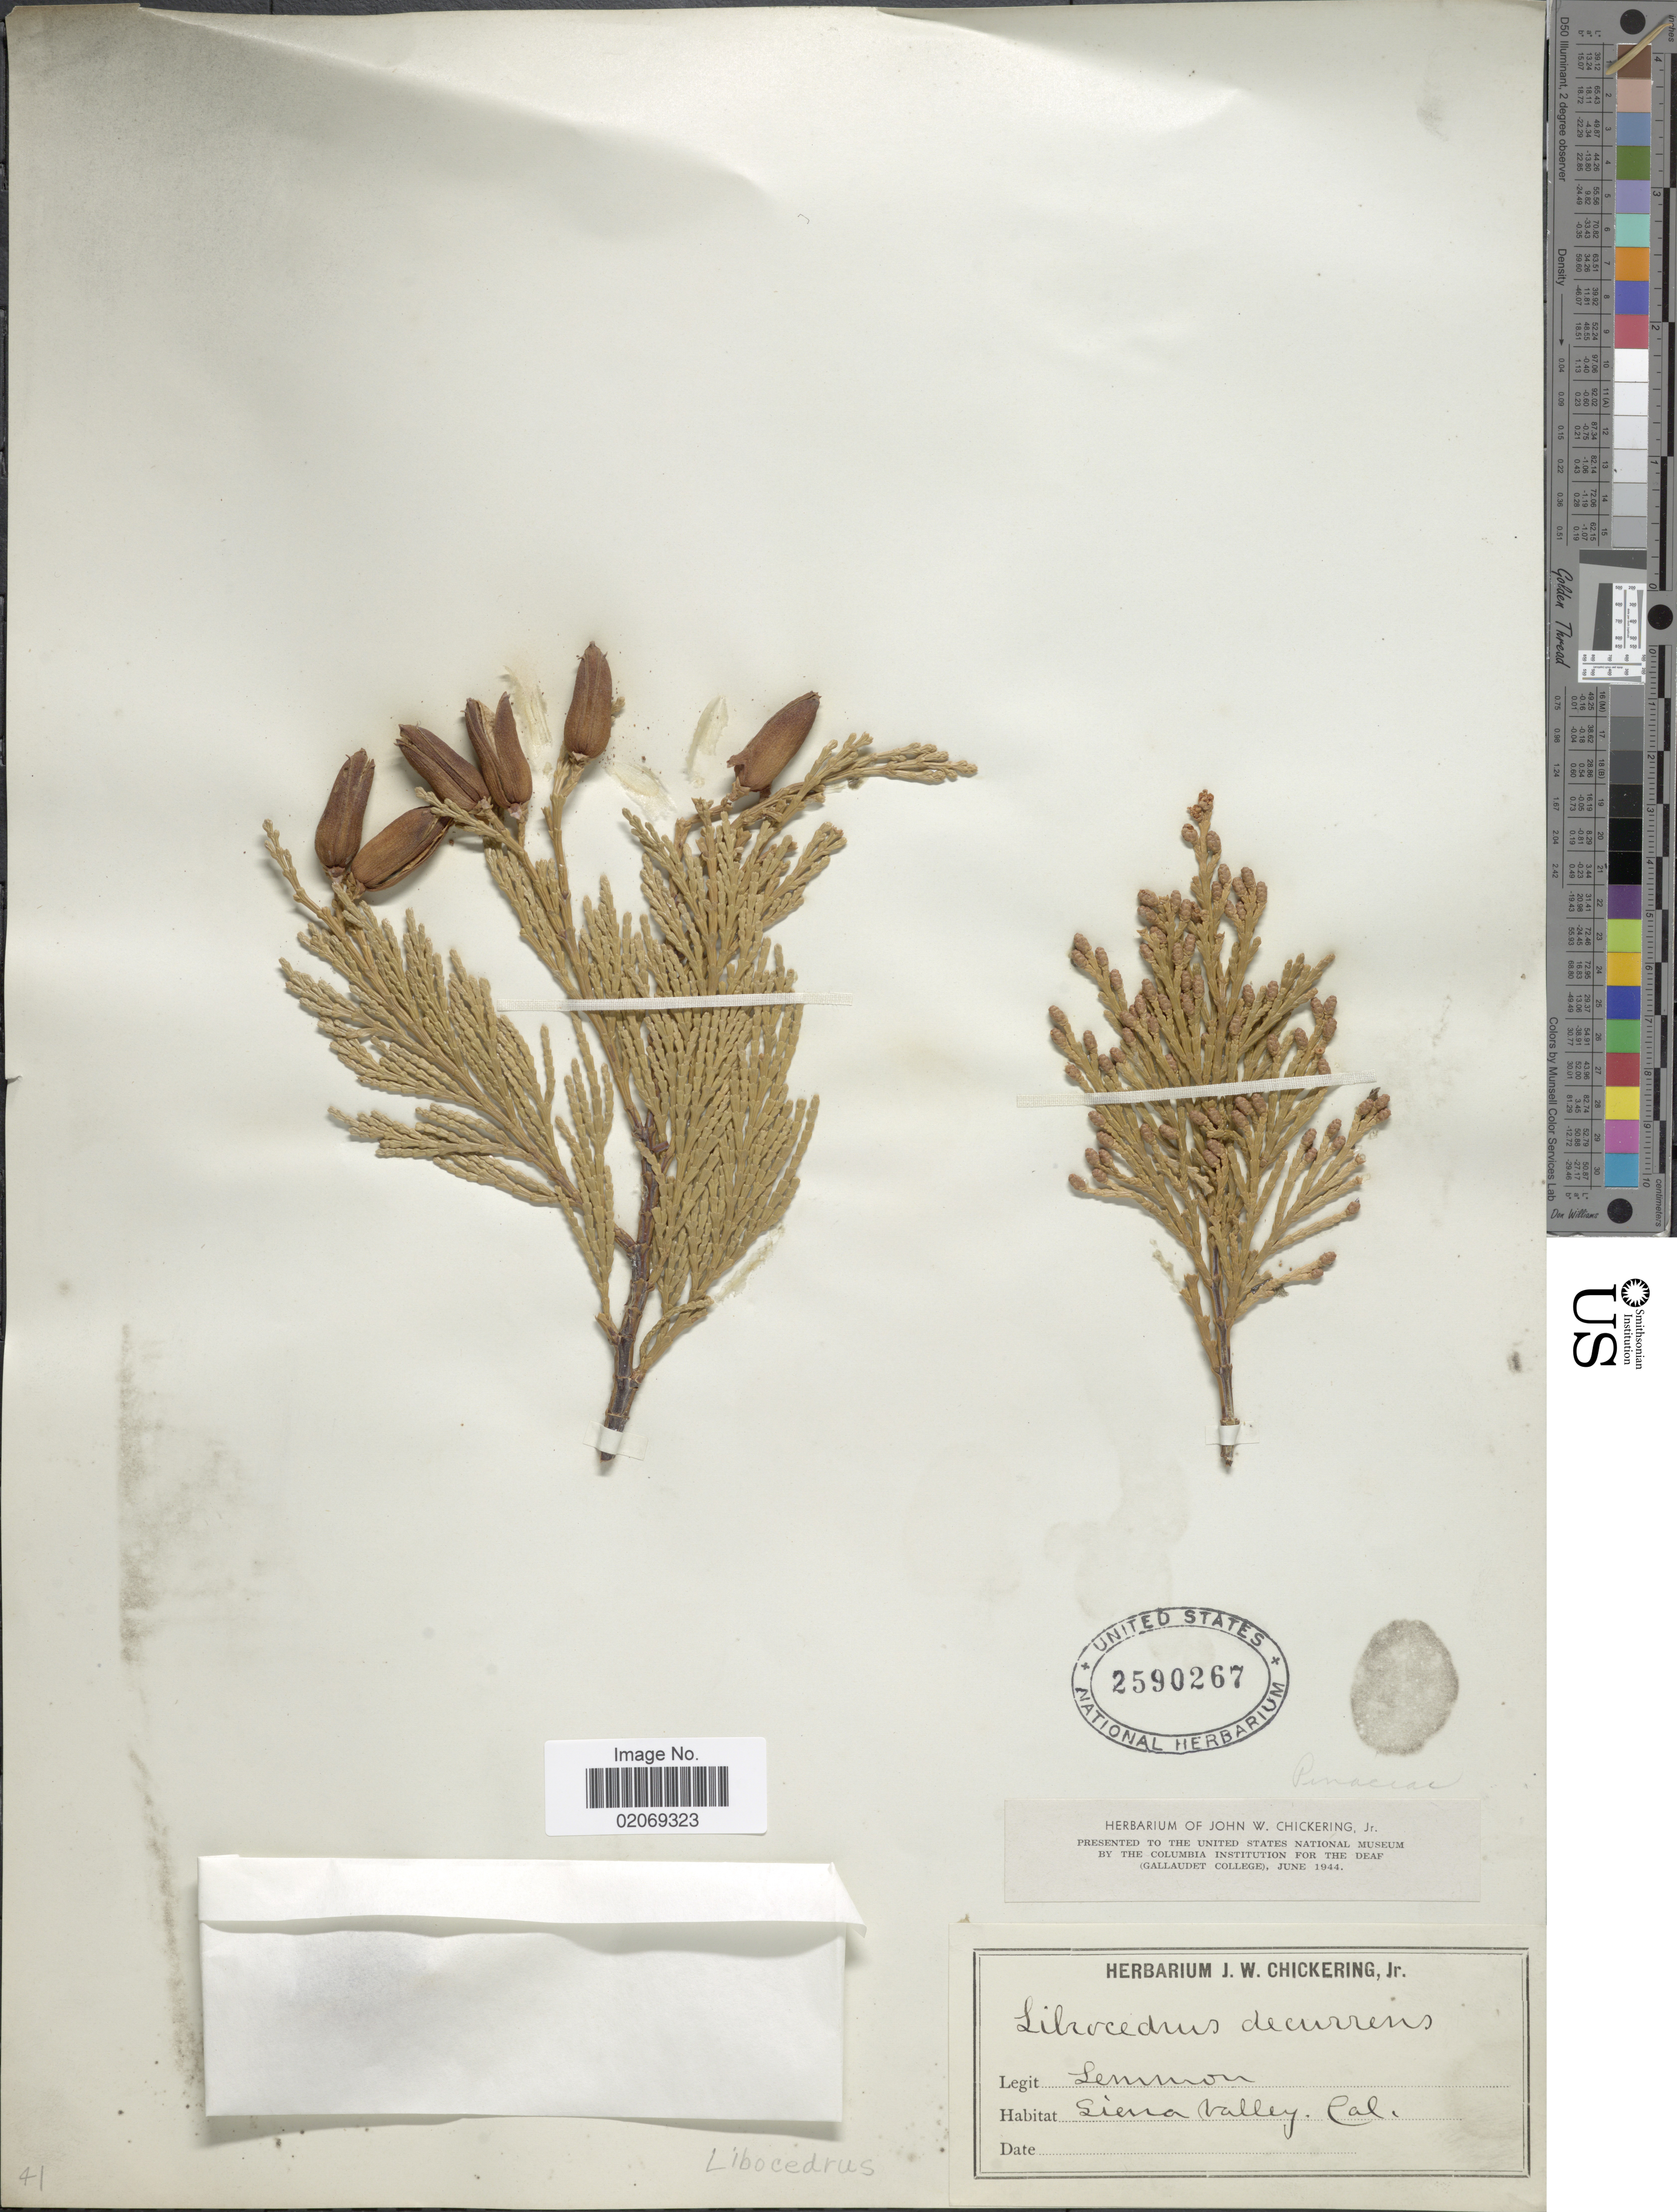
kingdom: Plantae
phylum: Tracheophyta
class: Pinopsida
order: Pinales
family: Cupressaceae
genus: Libocedrus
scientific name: Libocedrus decurrens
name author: Torr.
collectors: -- Lemmon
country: United States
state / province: California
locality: Sierra Valley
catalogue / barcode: US 2590267